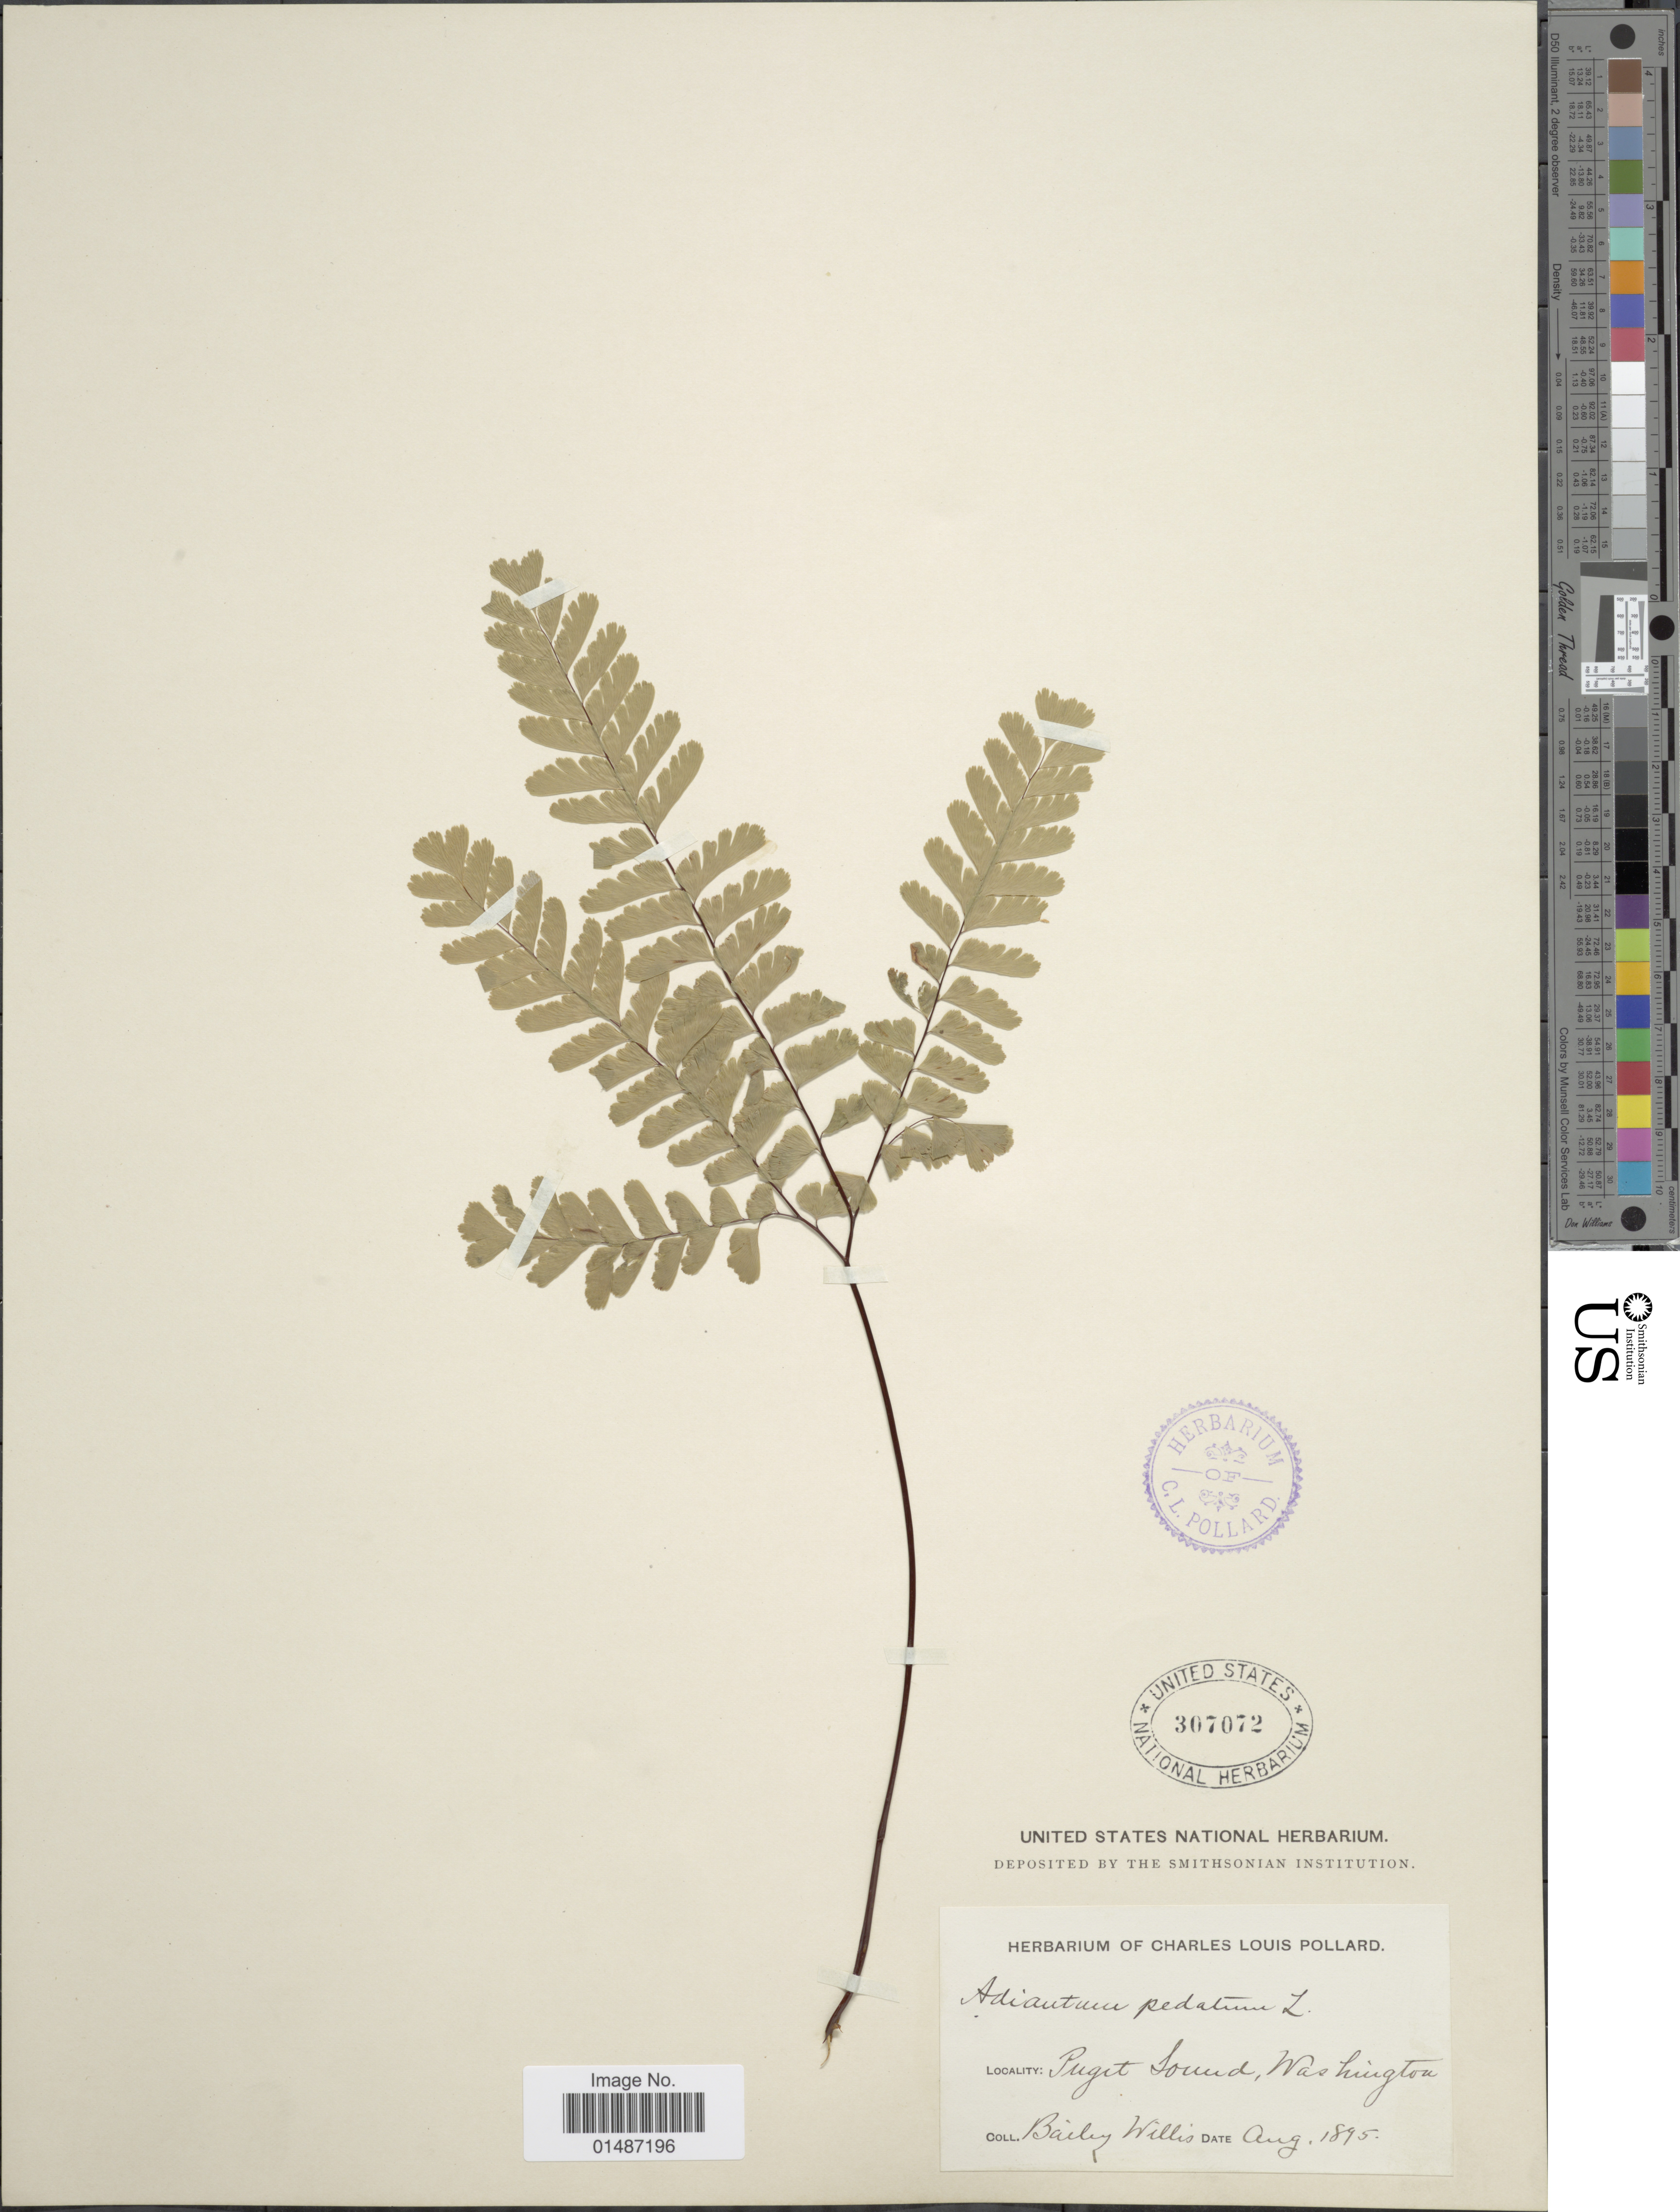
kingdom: Plantae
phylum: Tracheophyta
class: Polypodiopsida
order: Polypodiales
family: Pteridaceae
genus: Adiantum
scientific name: Adiantum pedatum subsp. aleuticum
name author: (Rupr.) Calder & Roy L. Taylor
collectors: B. Willis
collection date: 1895-08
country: United States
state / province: Washington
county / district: King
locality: Puget Sound.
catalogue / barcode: US 307072